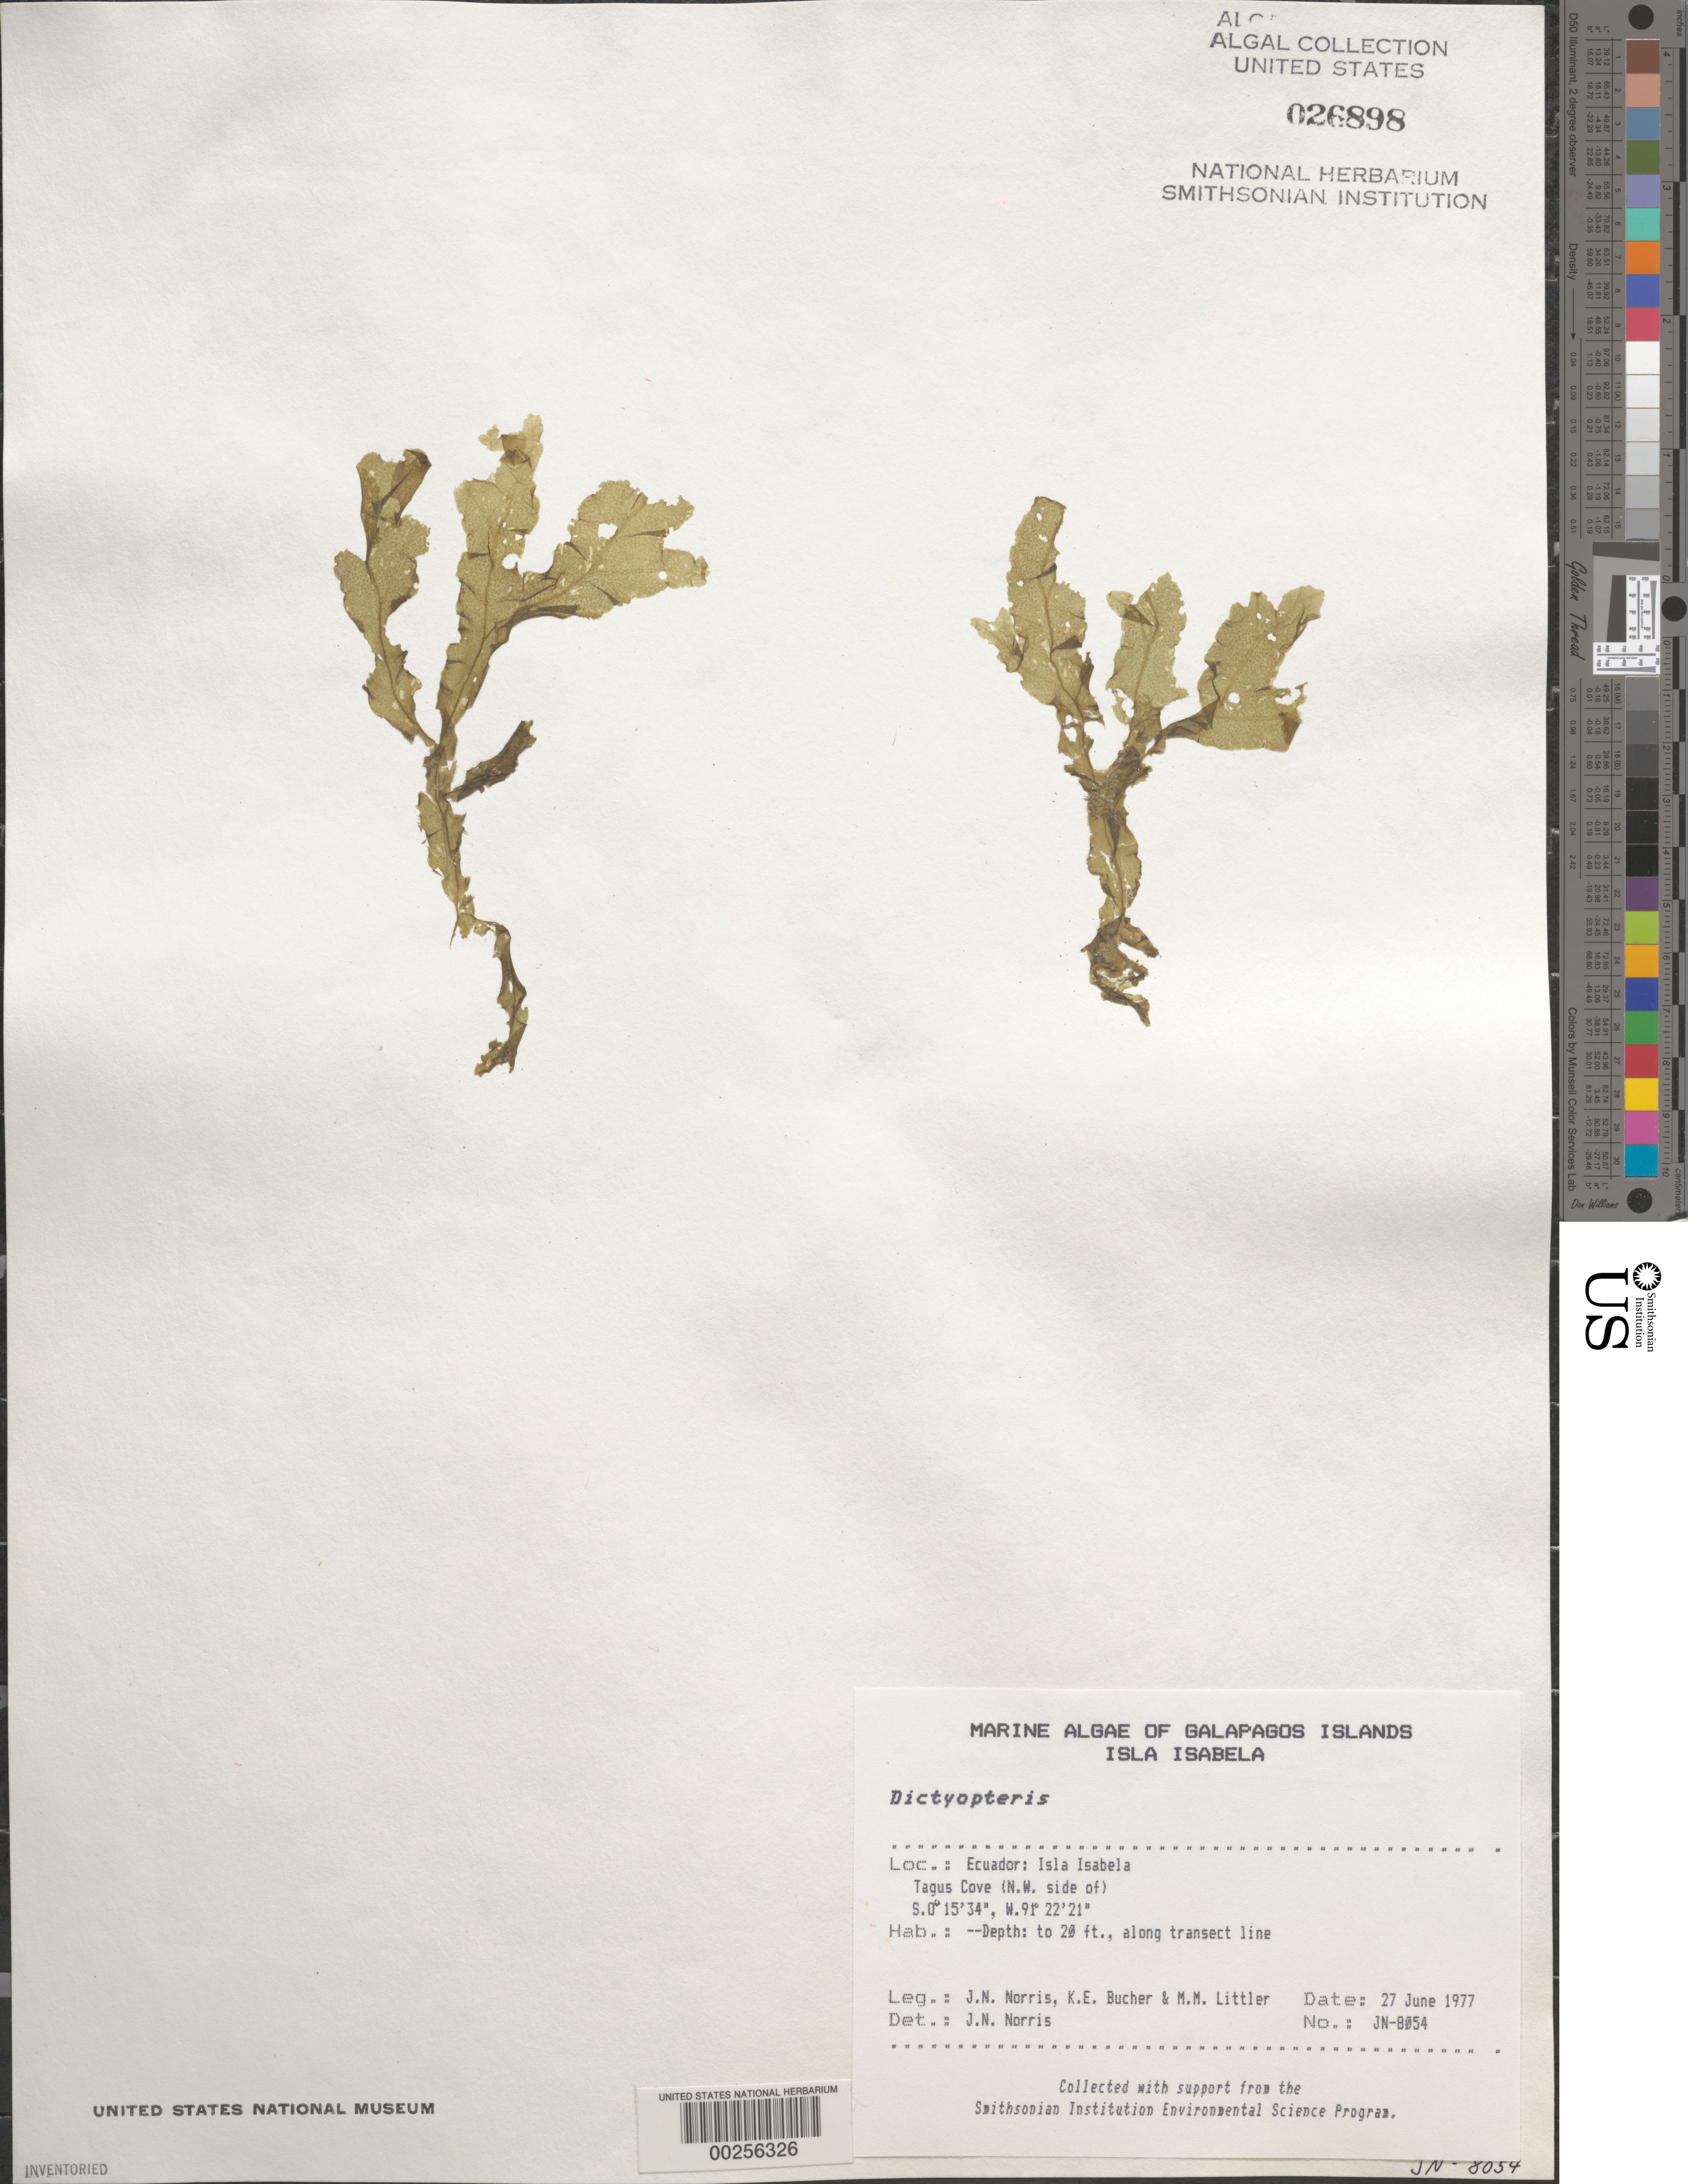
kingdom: Chromista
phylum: Ochrophyta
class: Phaeophyceae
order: Dictyotales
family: Dictyotaceae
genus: Dictyopteris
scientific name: Dictyopteris sp.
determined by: Norris, James N.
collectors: J. N. Norris, K. E. Bucher & M. M. Littler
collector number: JN-8054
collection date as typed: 27 Jun 1977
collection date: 1977-06-27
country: Ecuador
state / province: Colón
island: Isabela [Albemarle]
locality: Tagus Cove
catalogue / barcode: US 26898